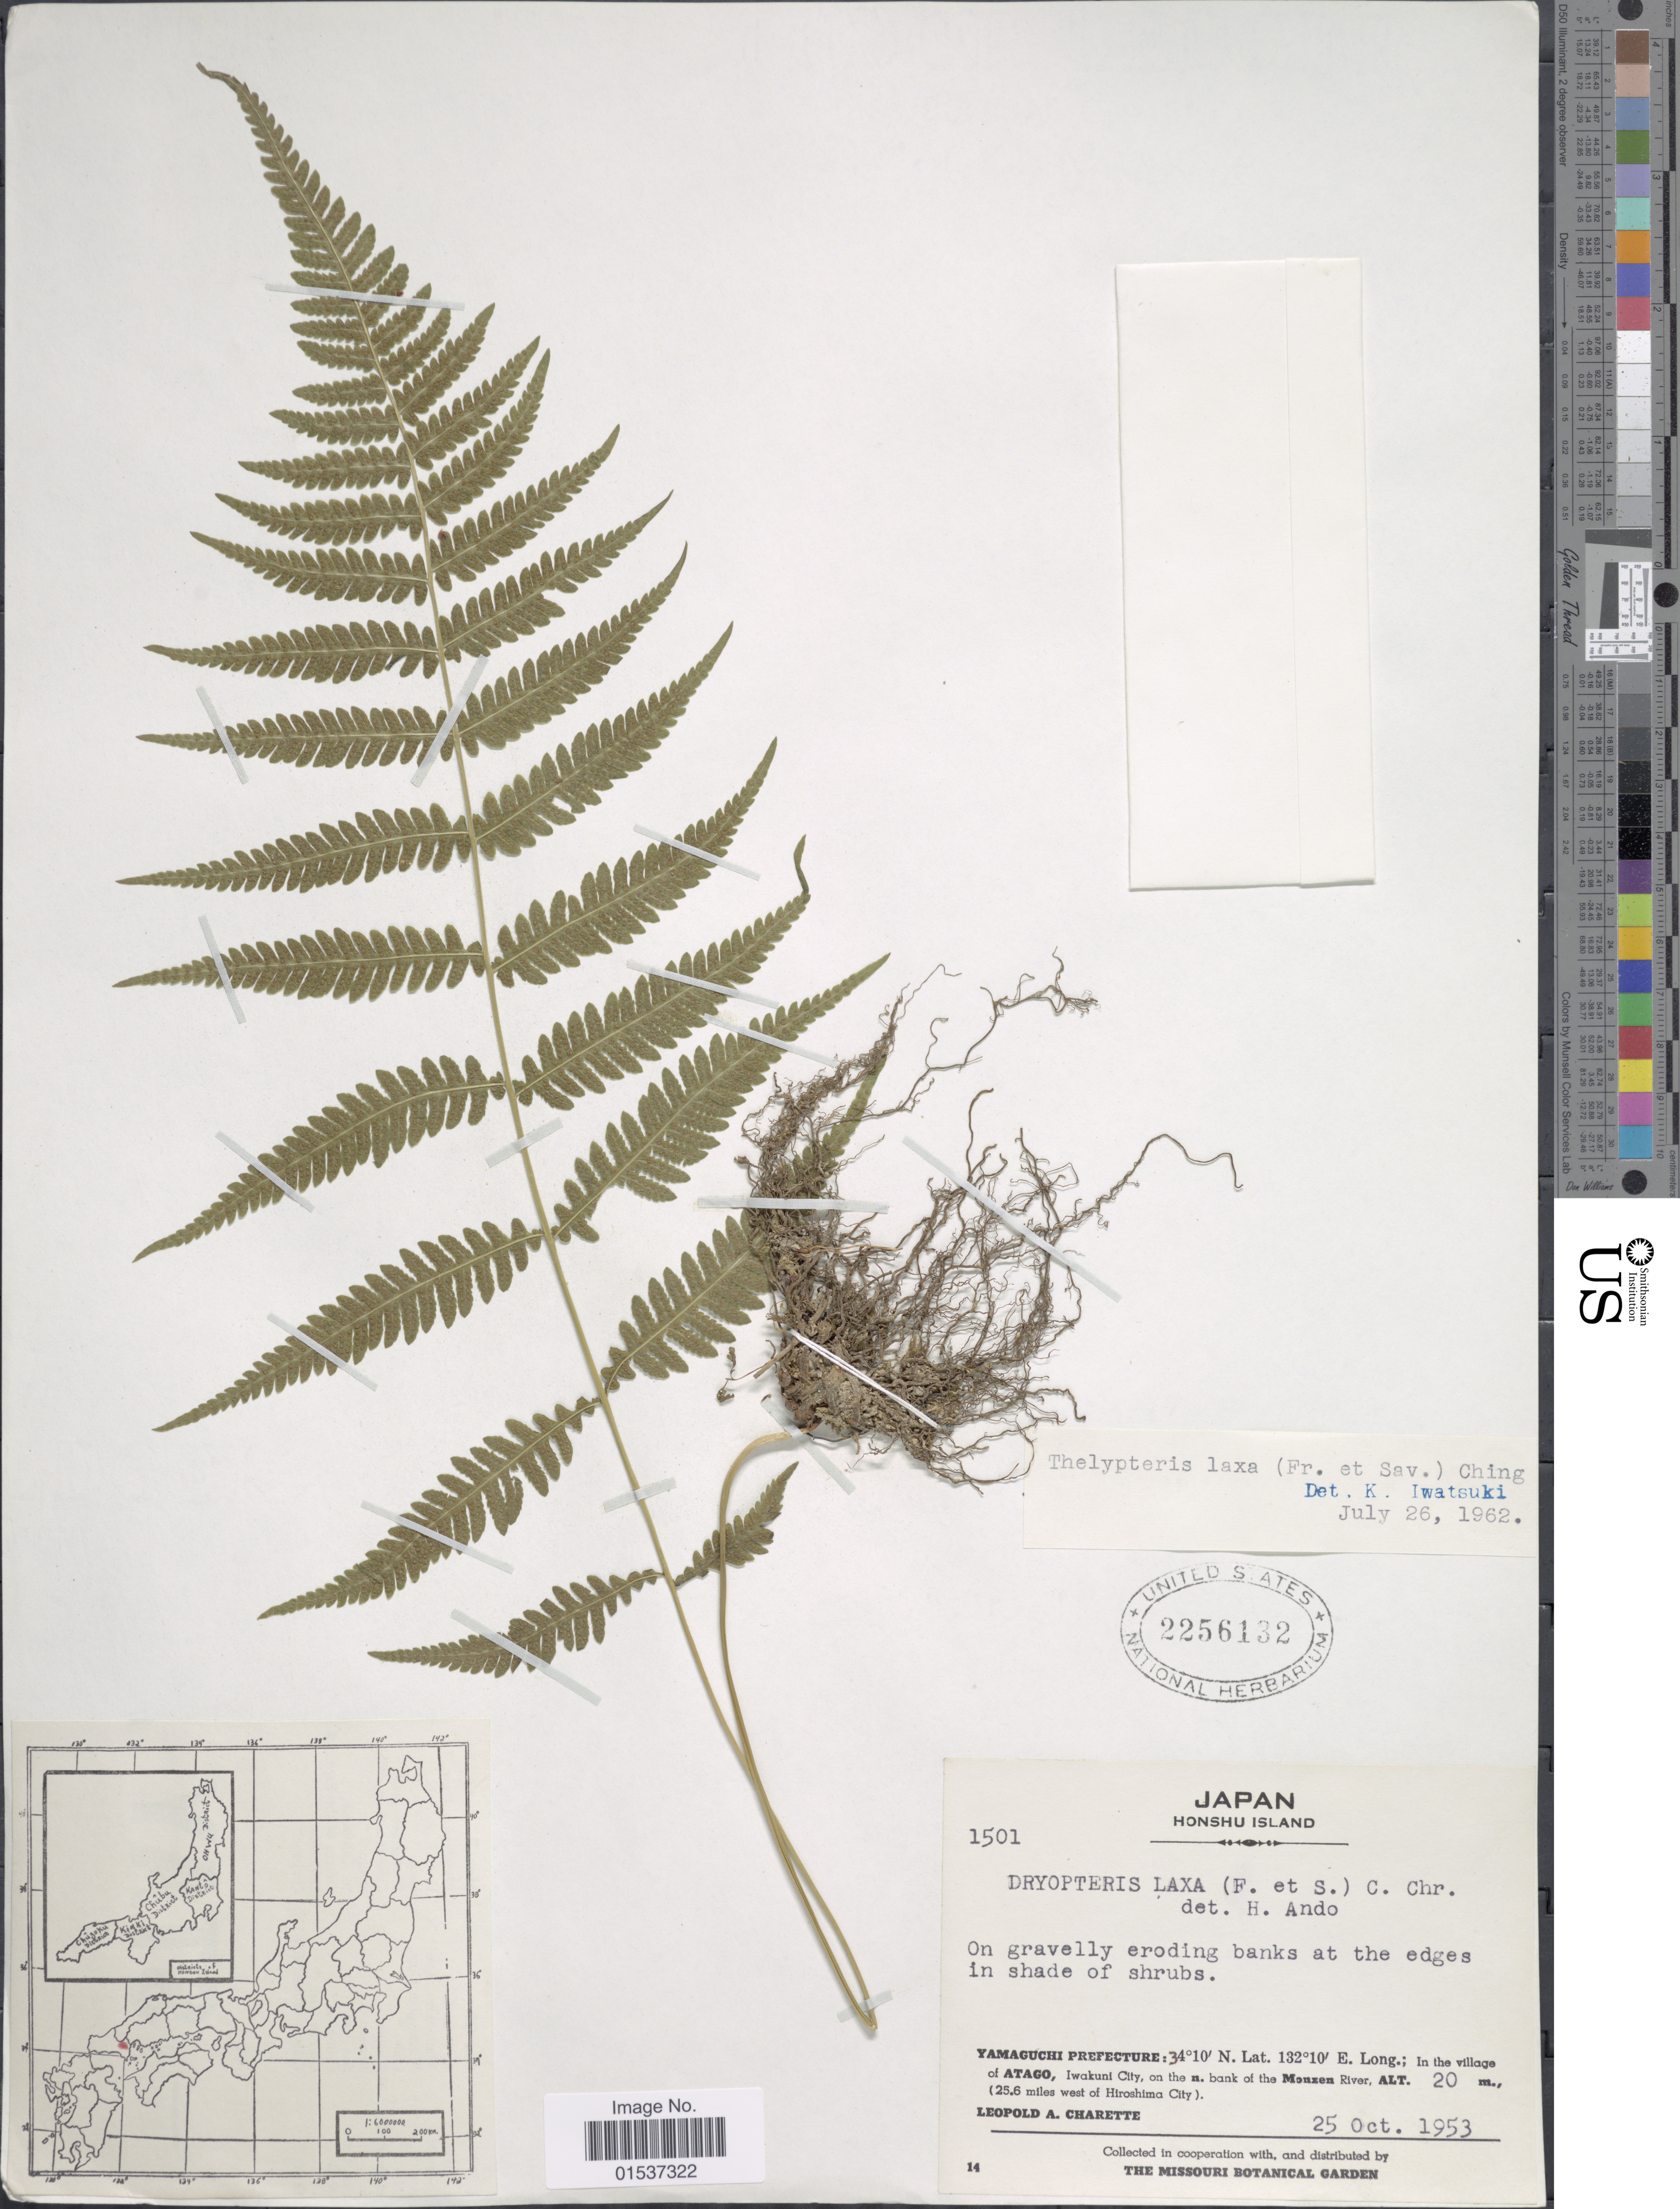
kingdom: Plantae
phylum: Tracheophyta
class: Polypodiopsida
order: Polypodiales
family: Thelypteridaceae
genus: Metathelypteris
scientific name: Metathelypteris laxa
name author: (Franch. & Sav.) Ching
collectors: L. A. Charette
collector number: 1501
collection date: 1953-10-25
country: Japan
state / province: Yamaguti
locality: Japan, Honshu Island, Yamaguchi Prefecture; in the village of Atago, Iwankuni City, on the n, bank of the Monzen River. (25.6 miles west of Hiroshima City).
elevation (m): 20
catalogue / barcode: US 2256132